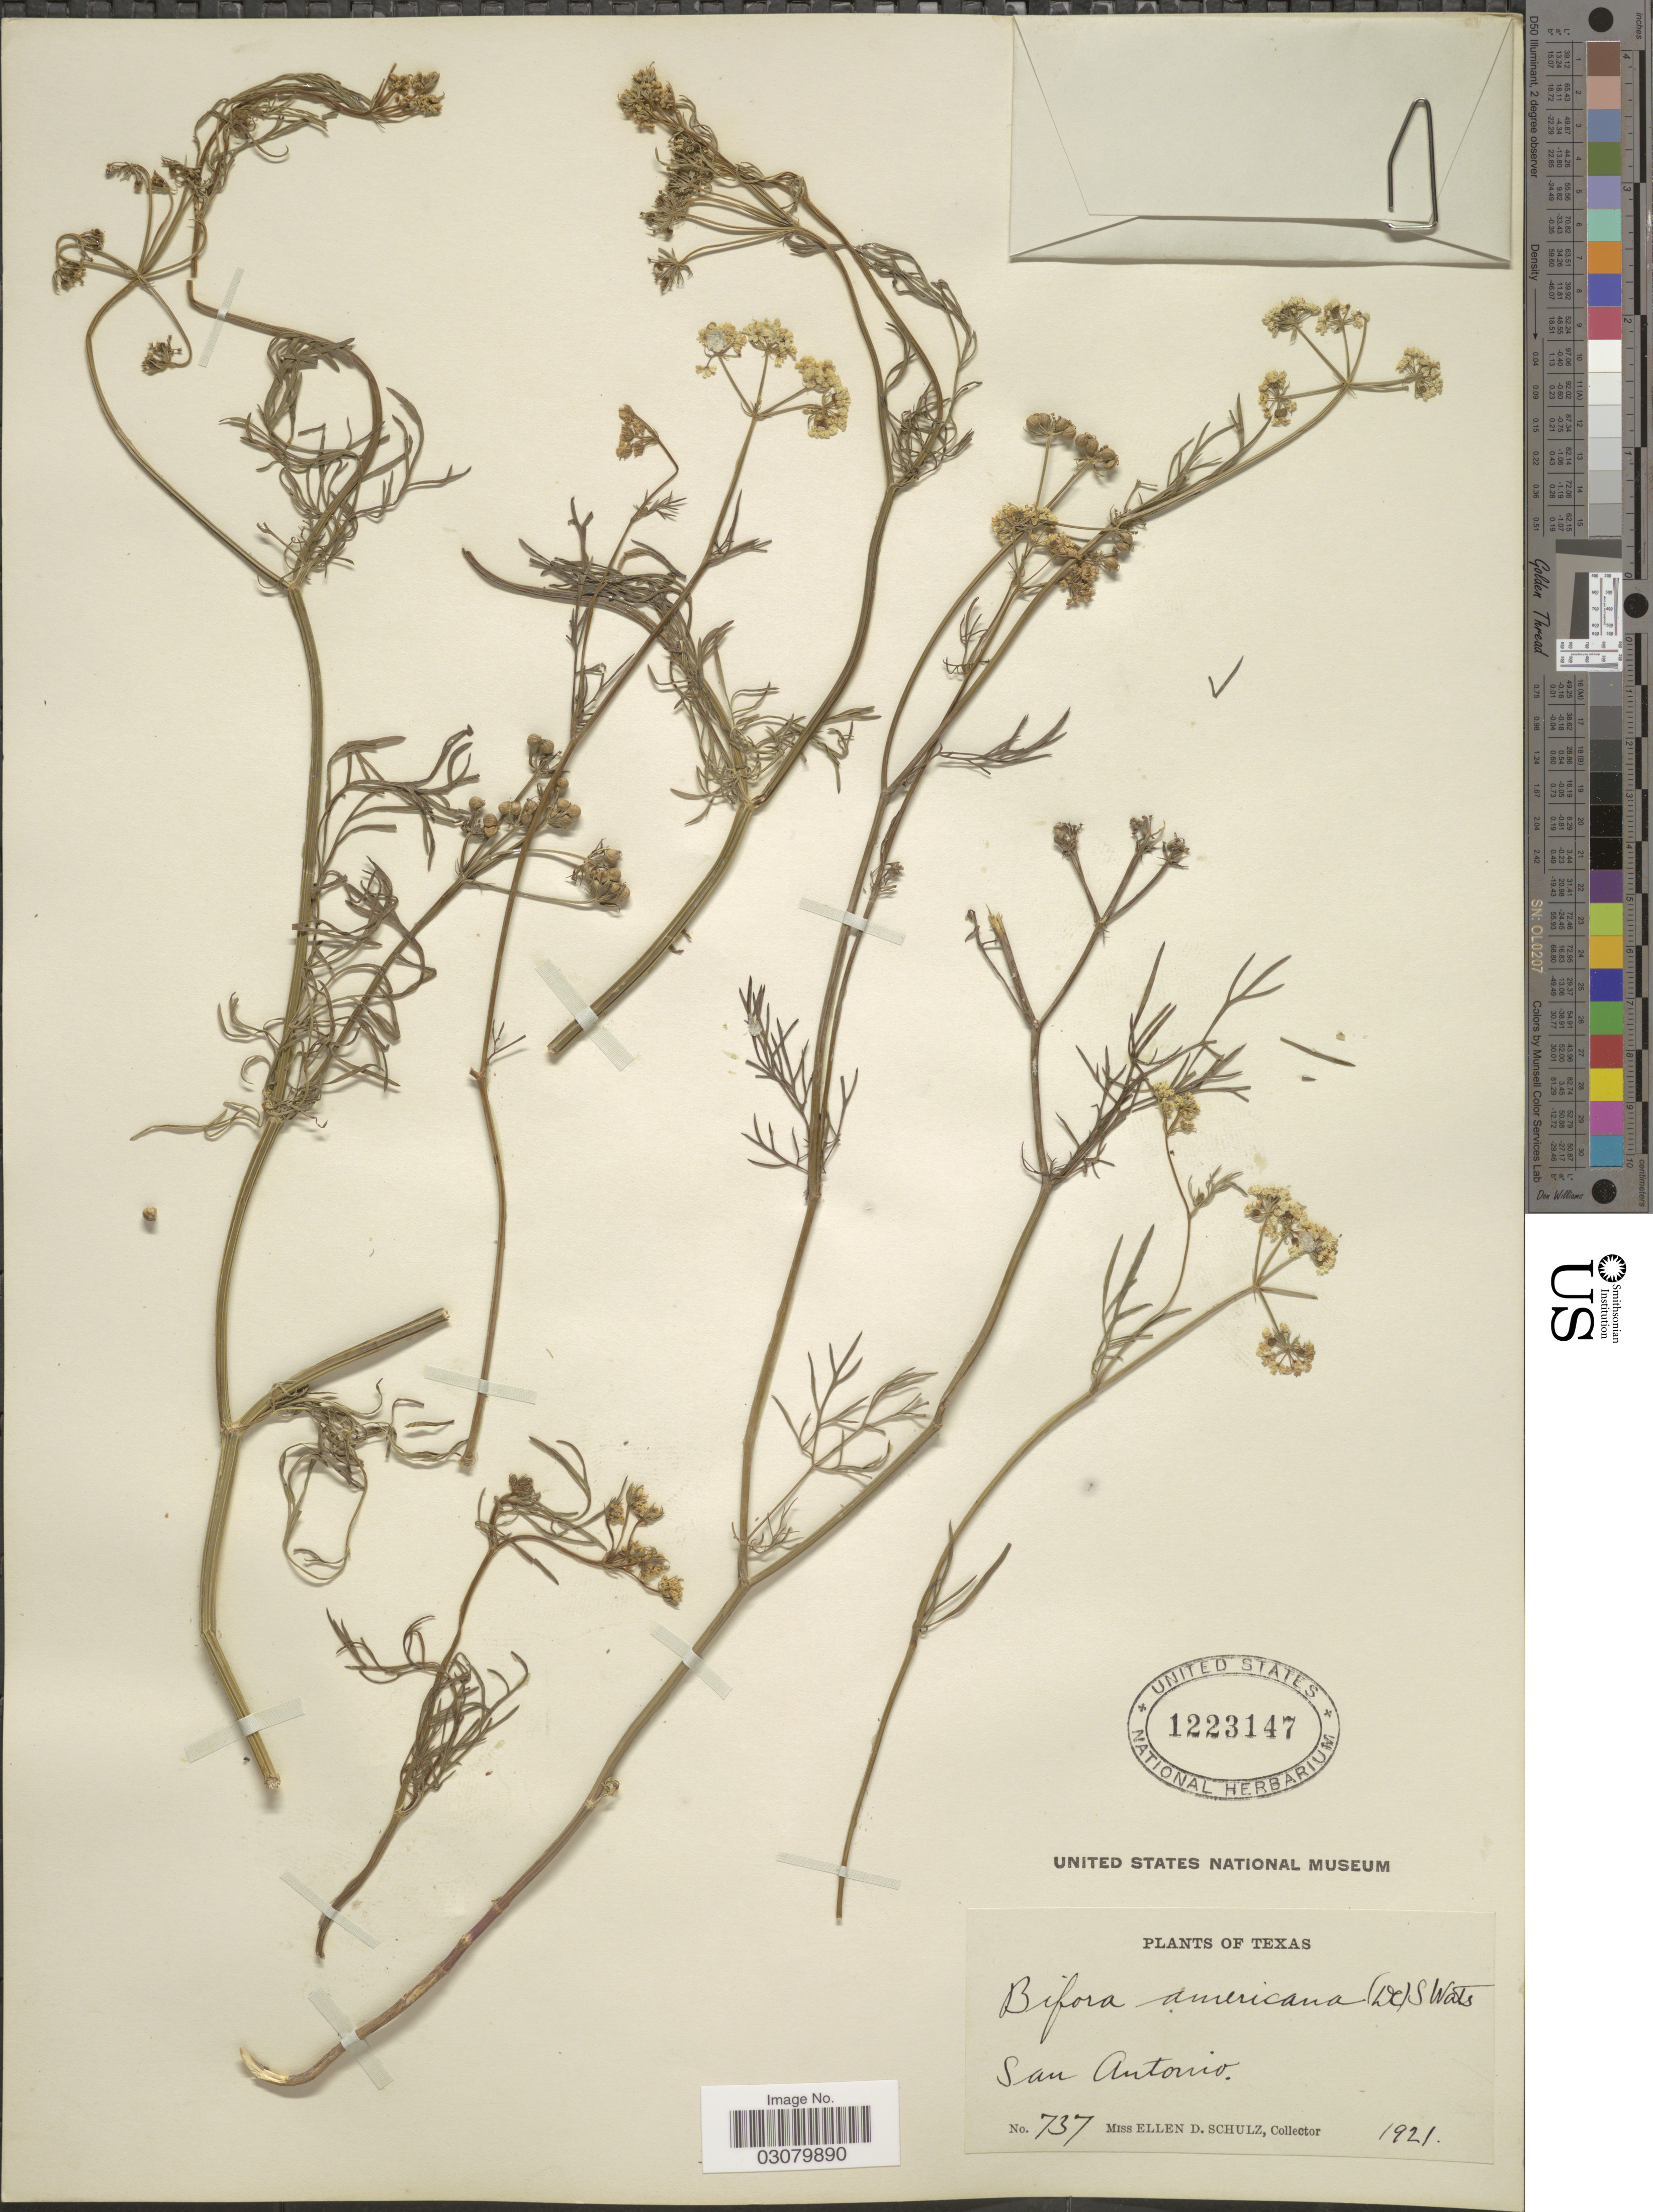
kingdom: Plantae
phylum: Tracheophyta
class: Magnoliopsida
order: Apiales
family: Apiaceae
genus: Bifora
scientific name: Bifora americana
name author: (DC.) Benth. & Hook. f. ex S. Watson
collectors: E. D. Schulz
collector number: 737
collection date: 1921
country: United States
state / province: Texas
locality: San Antonio.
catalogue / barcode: US 1223147